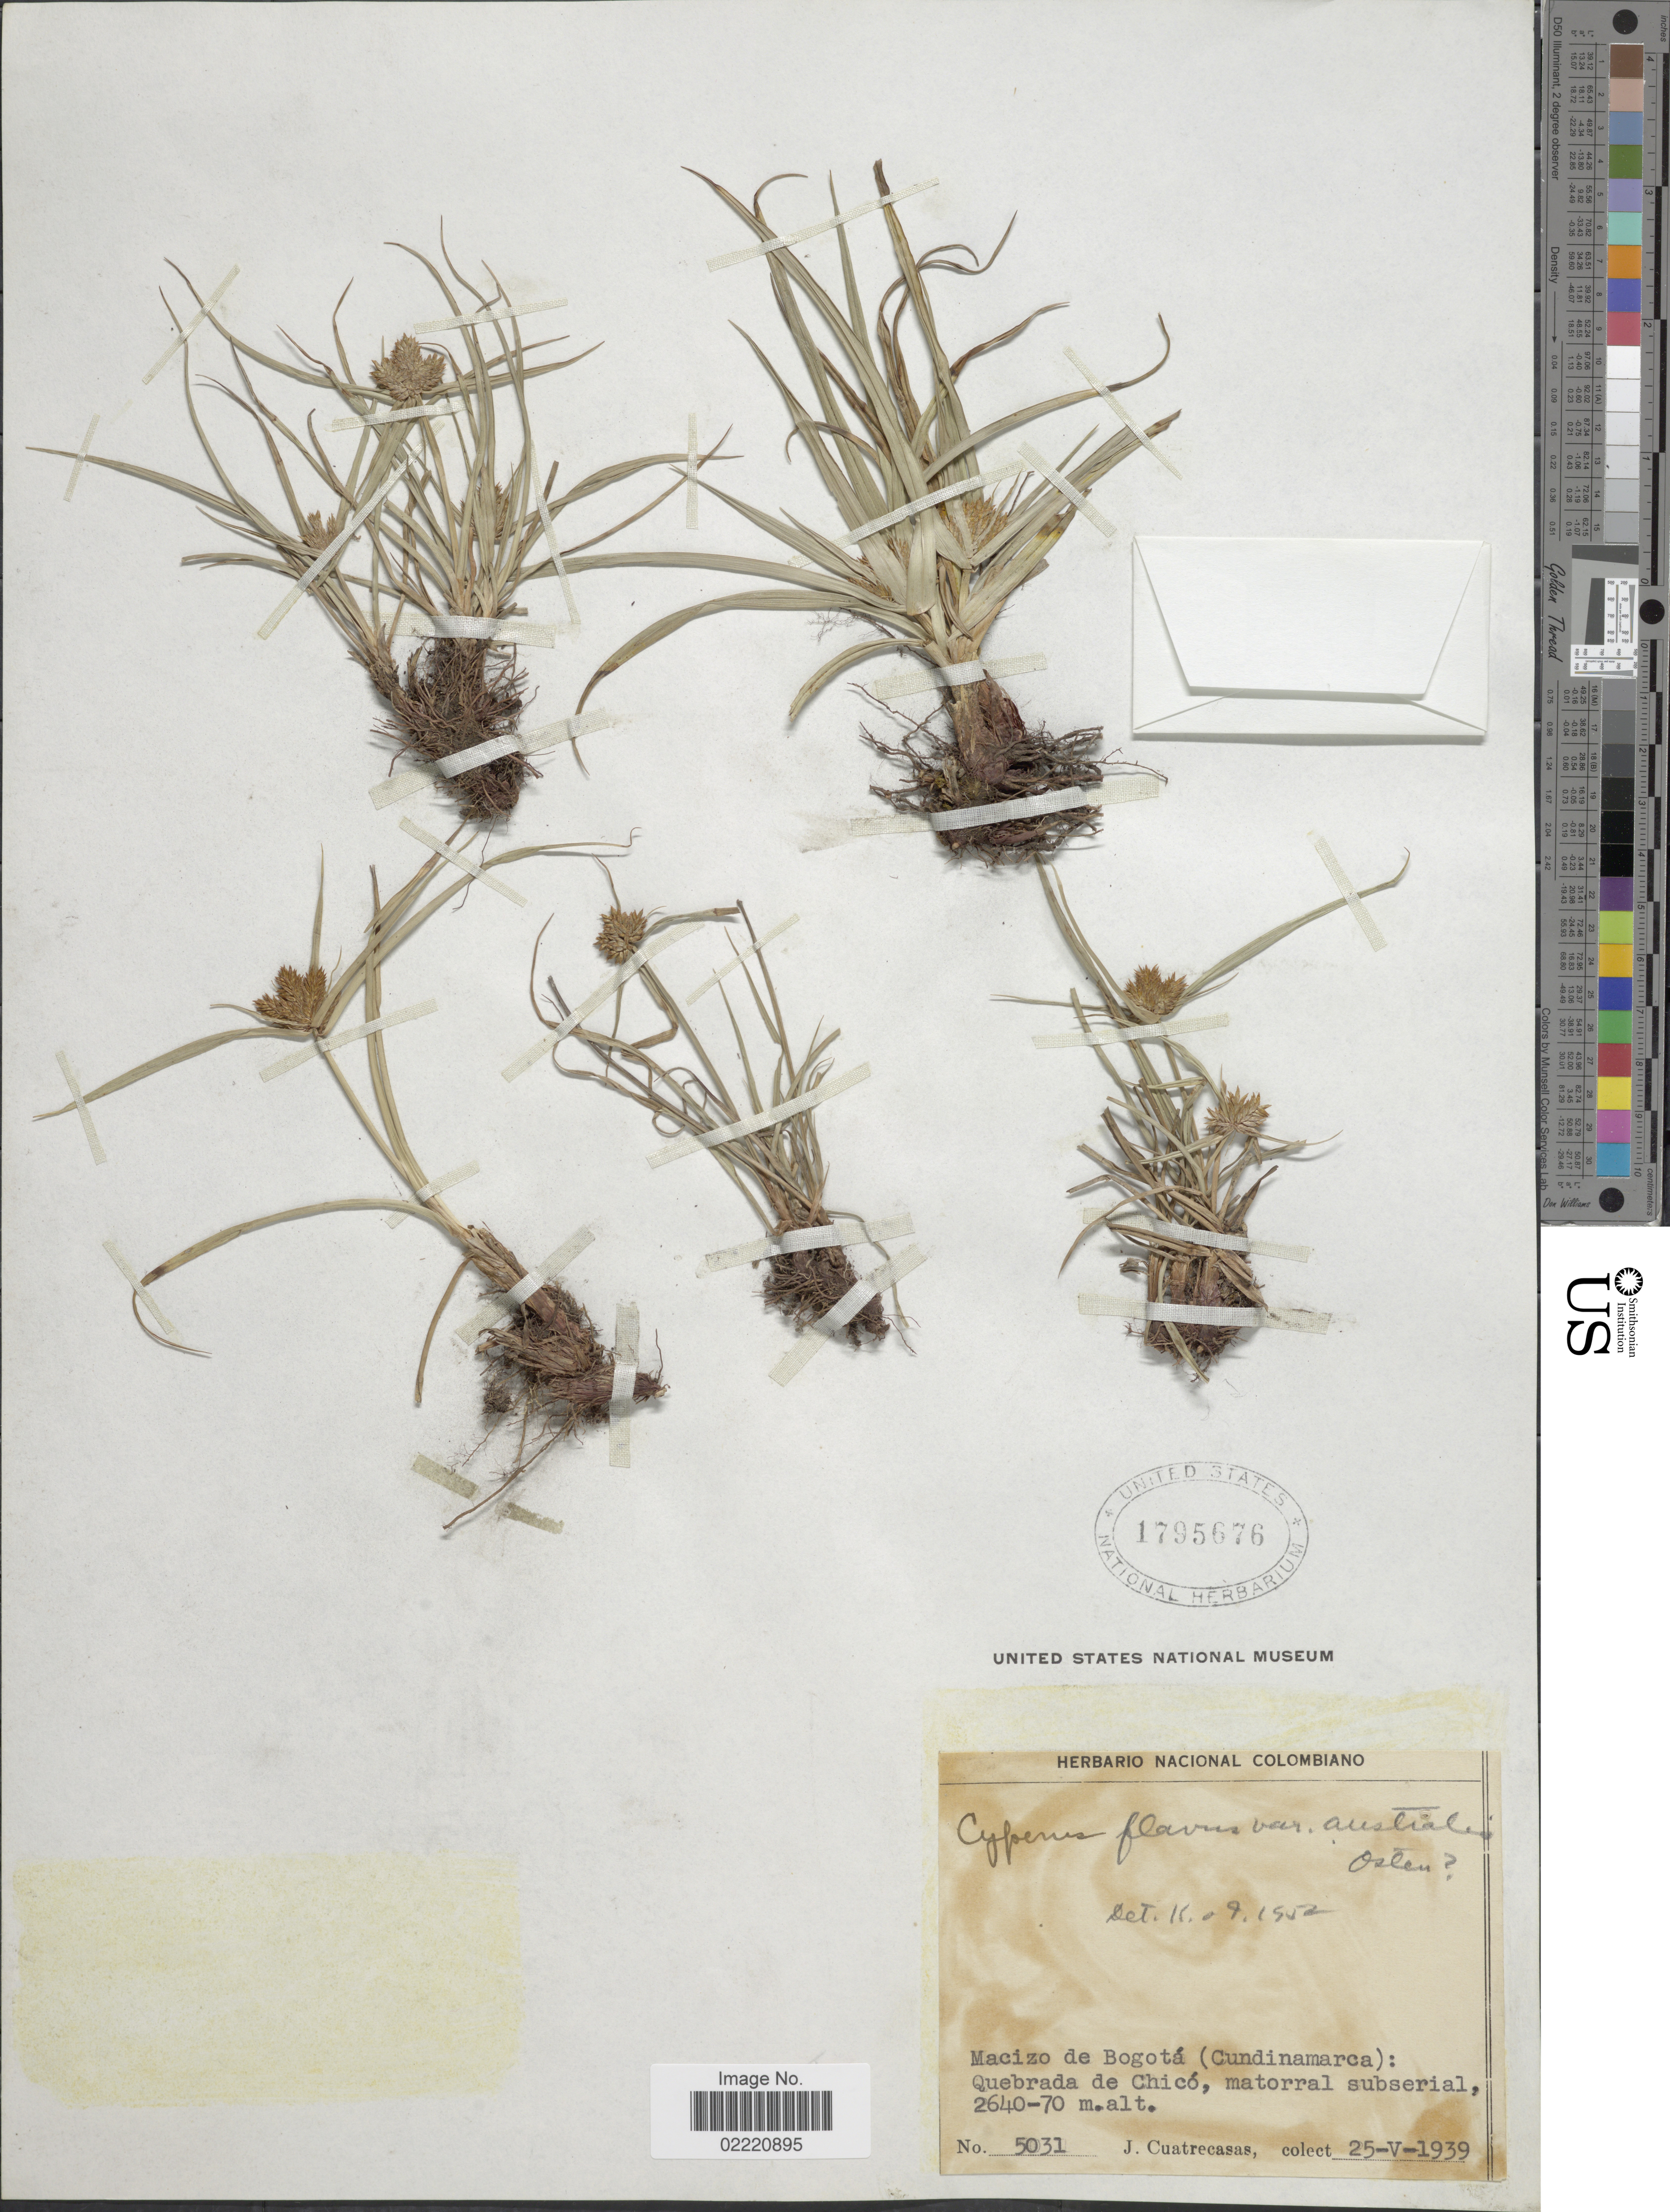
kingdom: Plantae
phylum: Tracheophyta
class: Liliopsida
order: Poales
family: Cyperaceae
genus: Cyperus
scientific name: Cyperus aggregatus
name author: (Willd.) Endl.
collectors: J. Cuatrecasas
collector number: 5031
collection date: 1939-05-25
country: Colombia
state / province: Cundinamarca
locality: Macizo de Bogota (Cundinamarca): Quebrada de Chico, matorral subserial.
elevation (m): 2640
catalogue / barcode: US 1795676